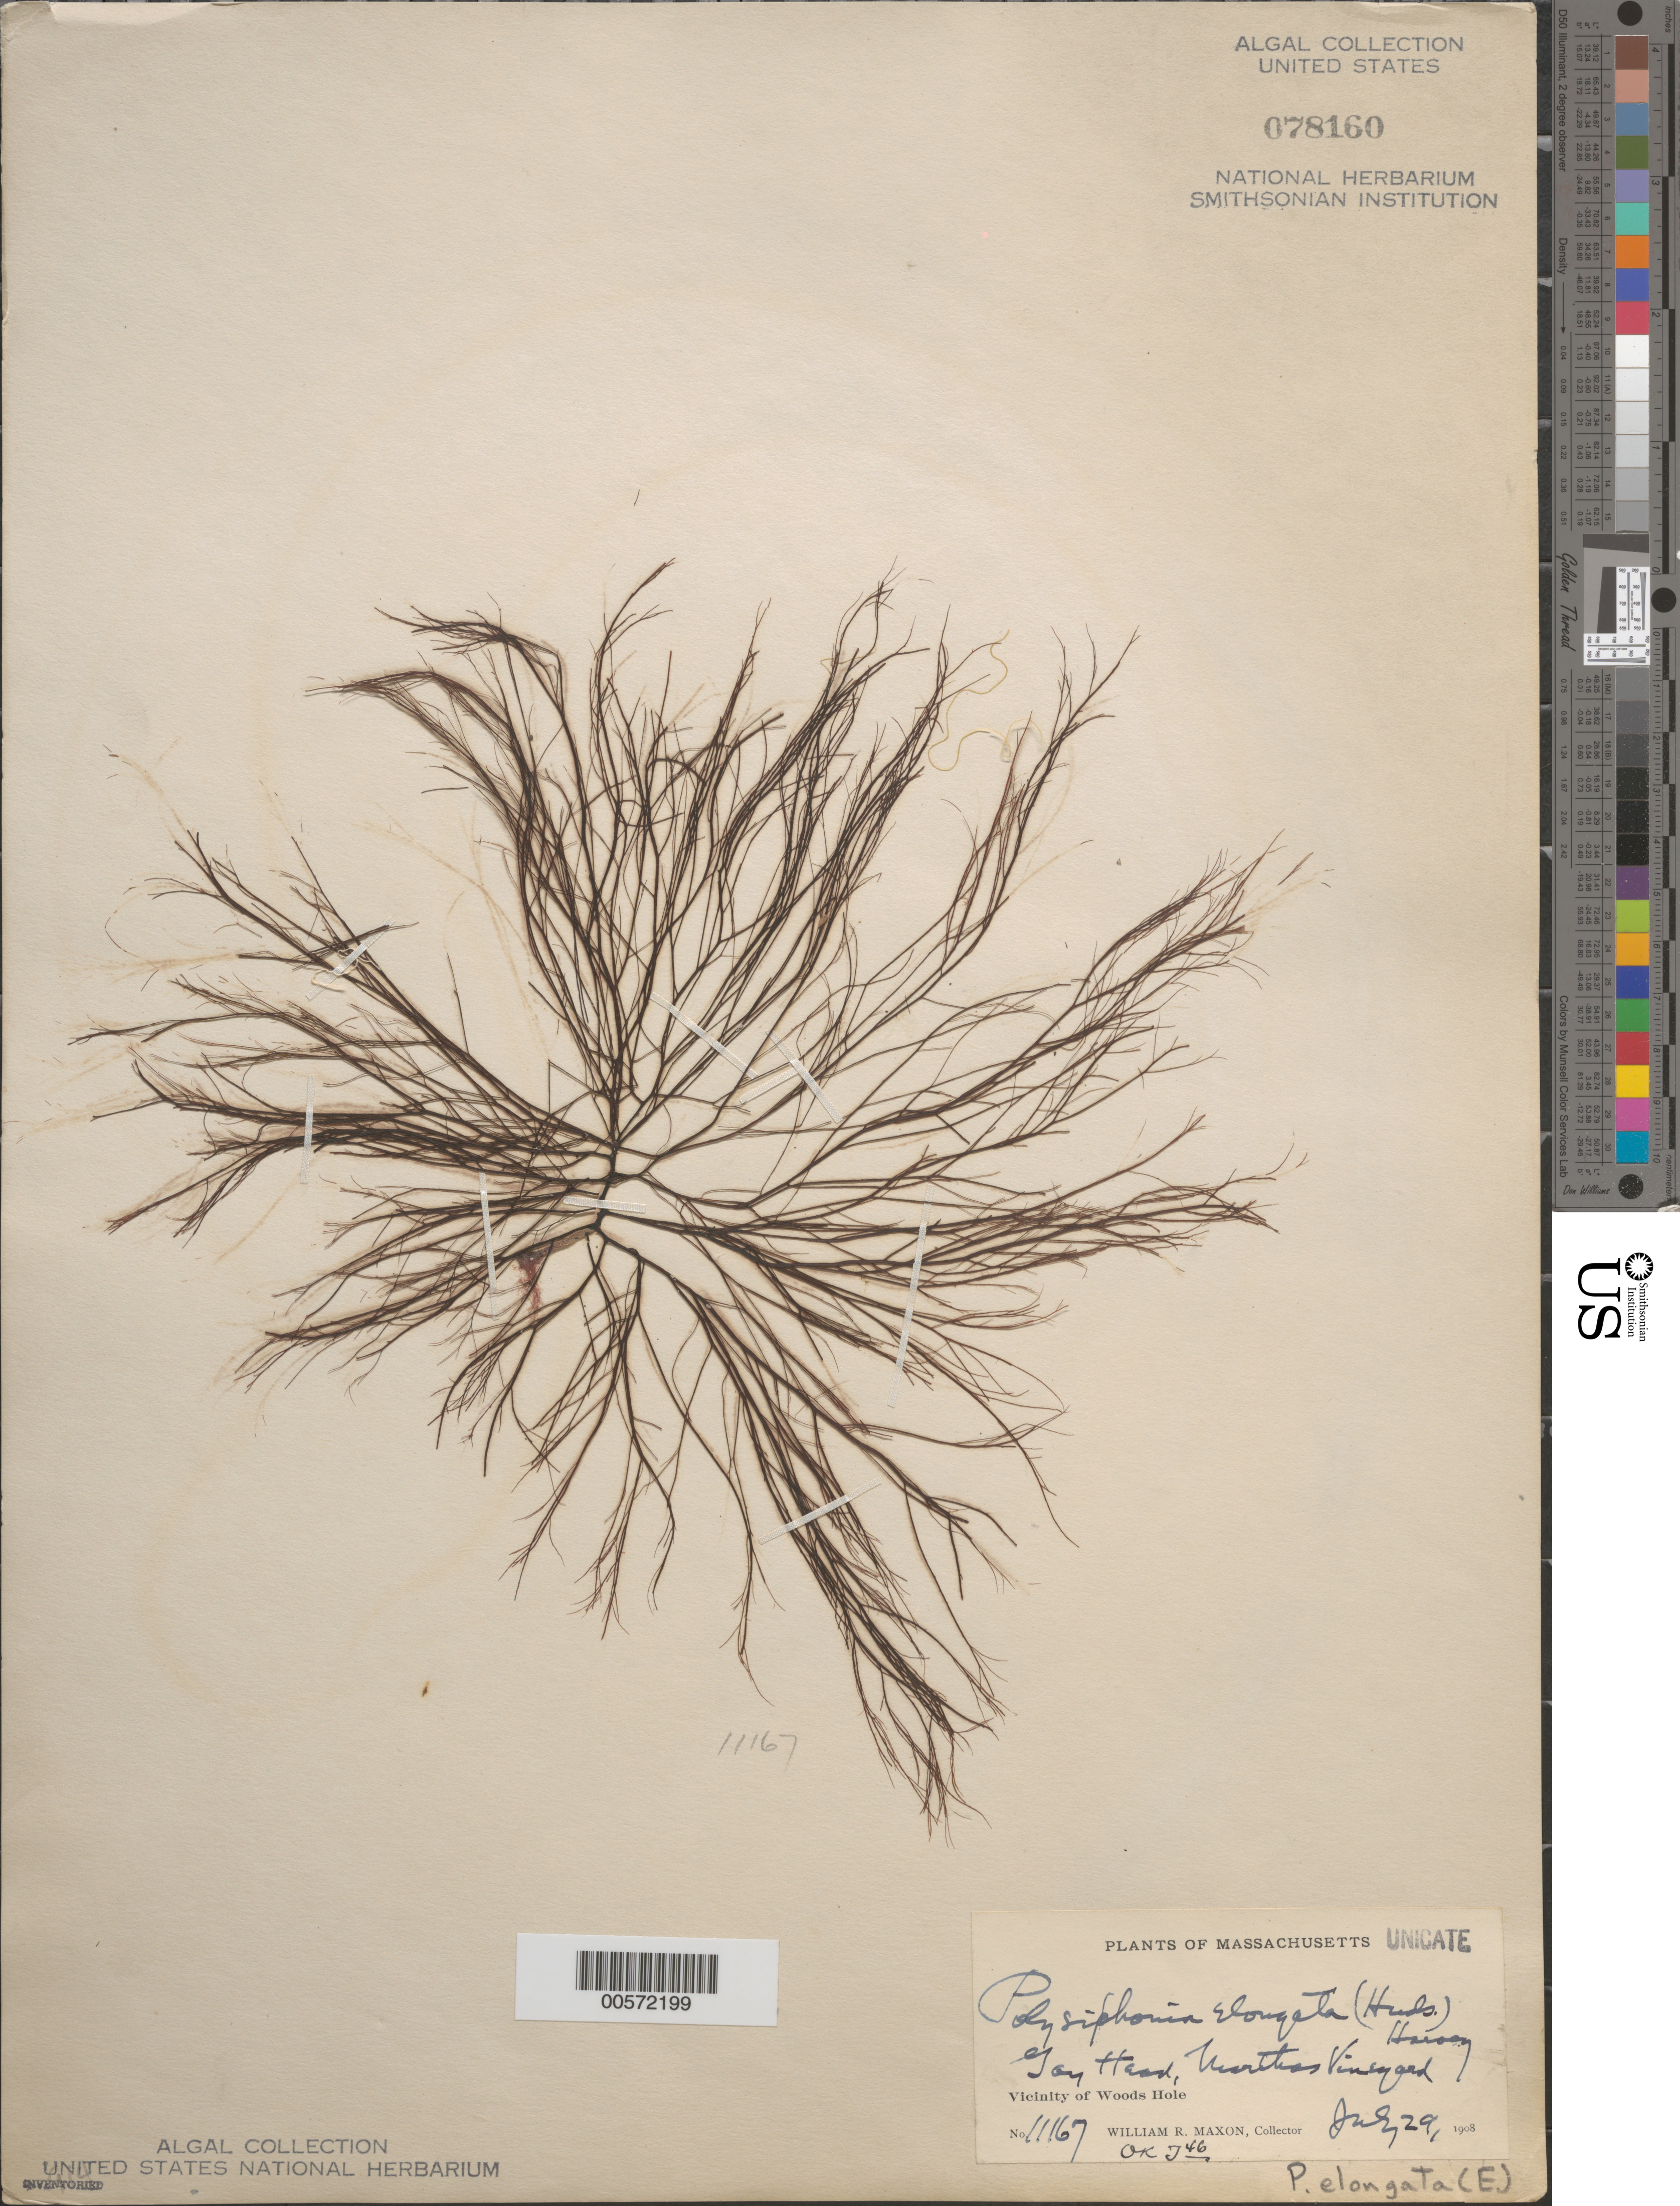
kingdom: Plantae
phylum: Rhodophyta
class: Florideophyceae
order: Ceramiales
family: Rhodomelaceae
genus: Polysiphonia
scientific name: Polysiphonia elongata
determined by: Taylor, William R.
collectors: W. R. Maxon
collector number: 11167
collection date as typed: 24 Jul 1908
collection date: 1908-07-24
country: United States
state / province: Massachusetts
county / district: Dukes County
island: Martha's Vineyard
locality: Gay Head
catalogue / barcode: US 78160